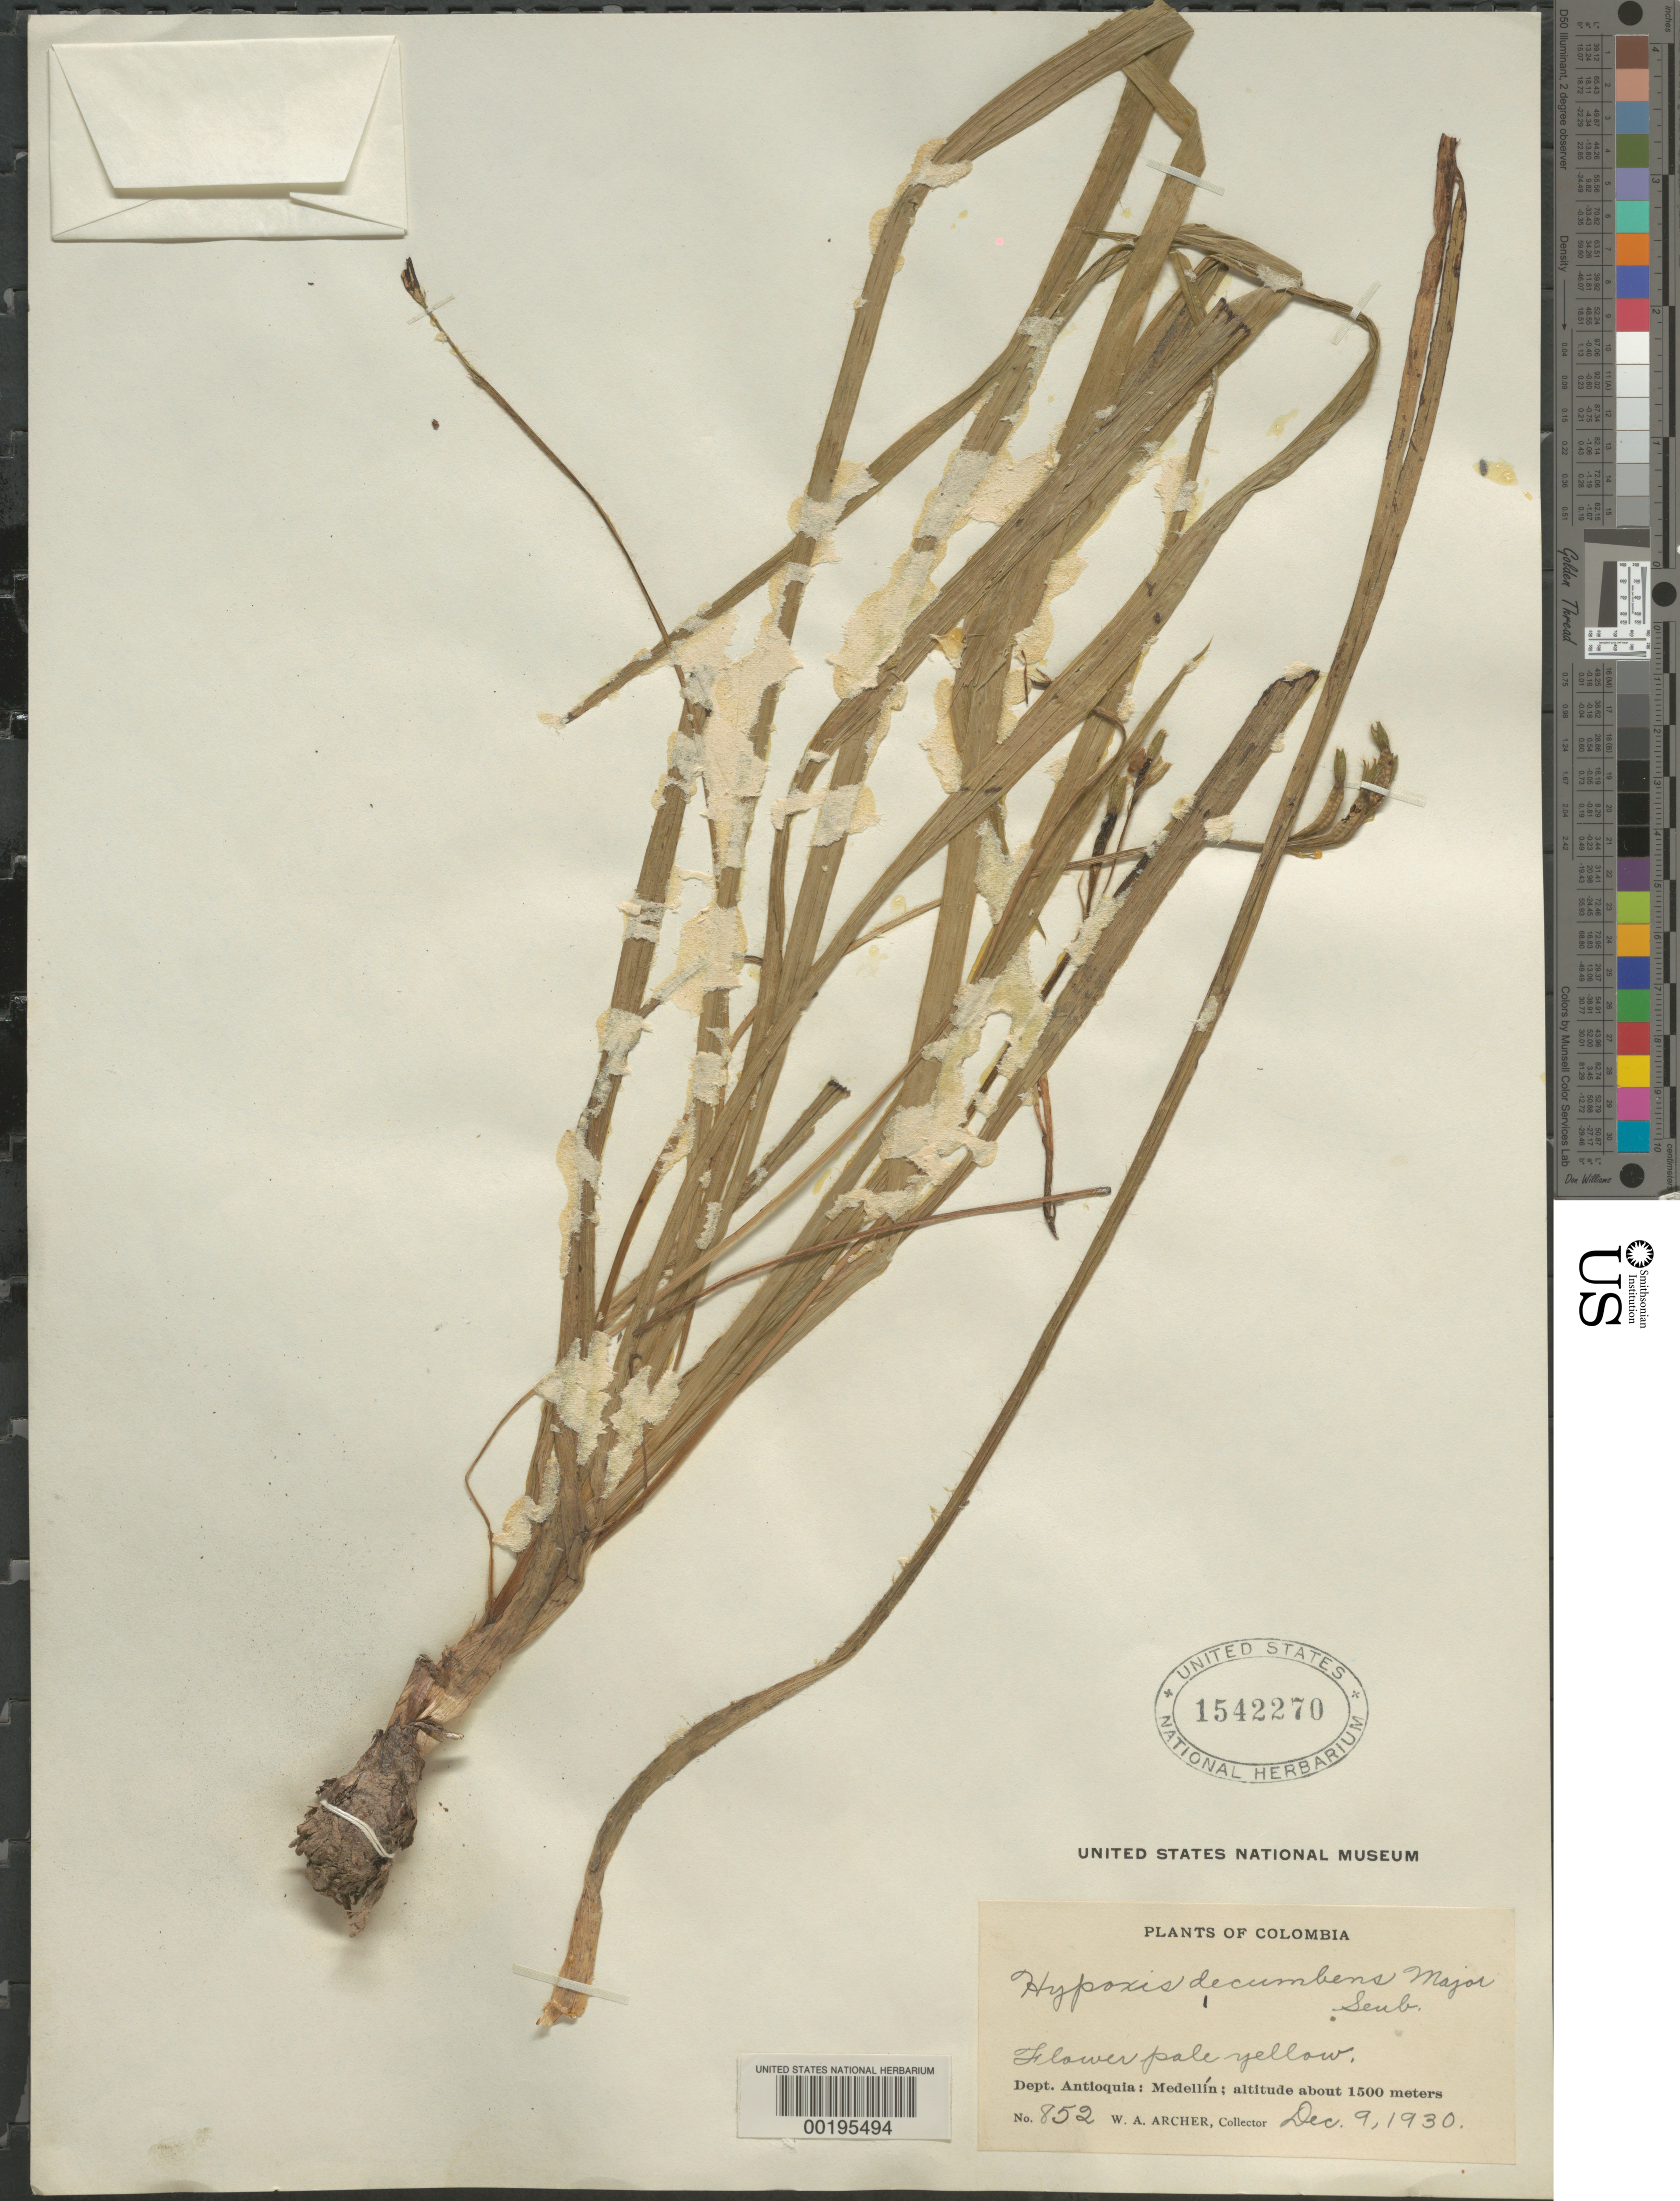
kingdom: Plantae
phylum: Tracheophyta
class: Liliopsida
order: Asparagales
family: Hypoxidaceae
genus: Hypoxis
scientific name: Hypoxis decumbens var. major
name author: Seub.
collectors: W. A. Archer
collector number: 852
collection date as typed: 09 Dec 1930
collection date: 1930-12-09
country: Colombia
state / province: Antioquia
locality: Medellin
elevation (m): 1500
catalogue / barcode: US 1542270